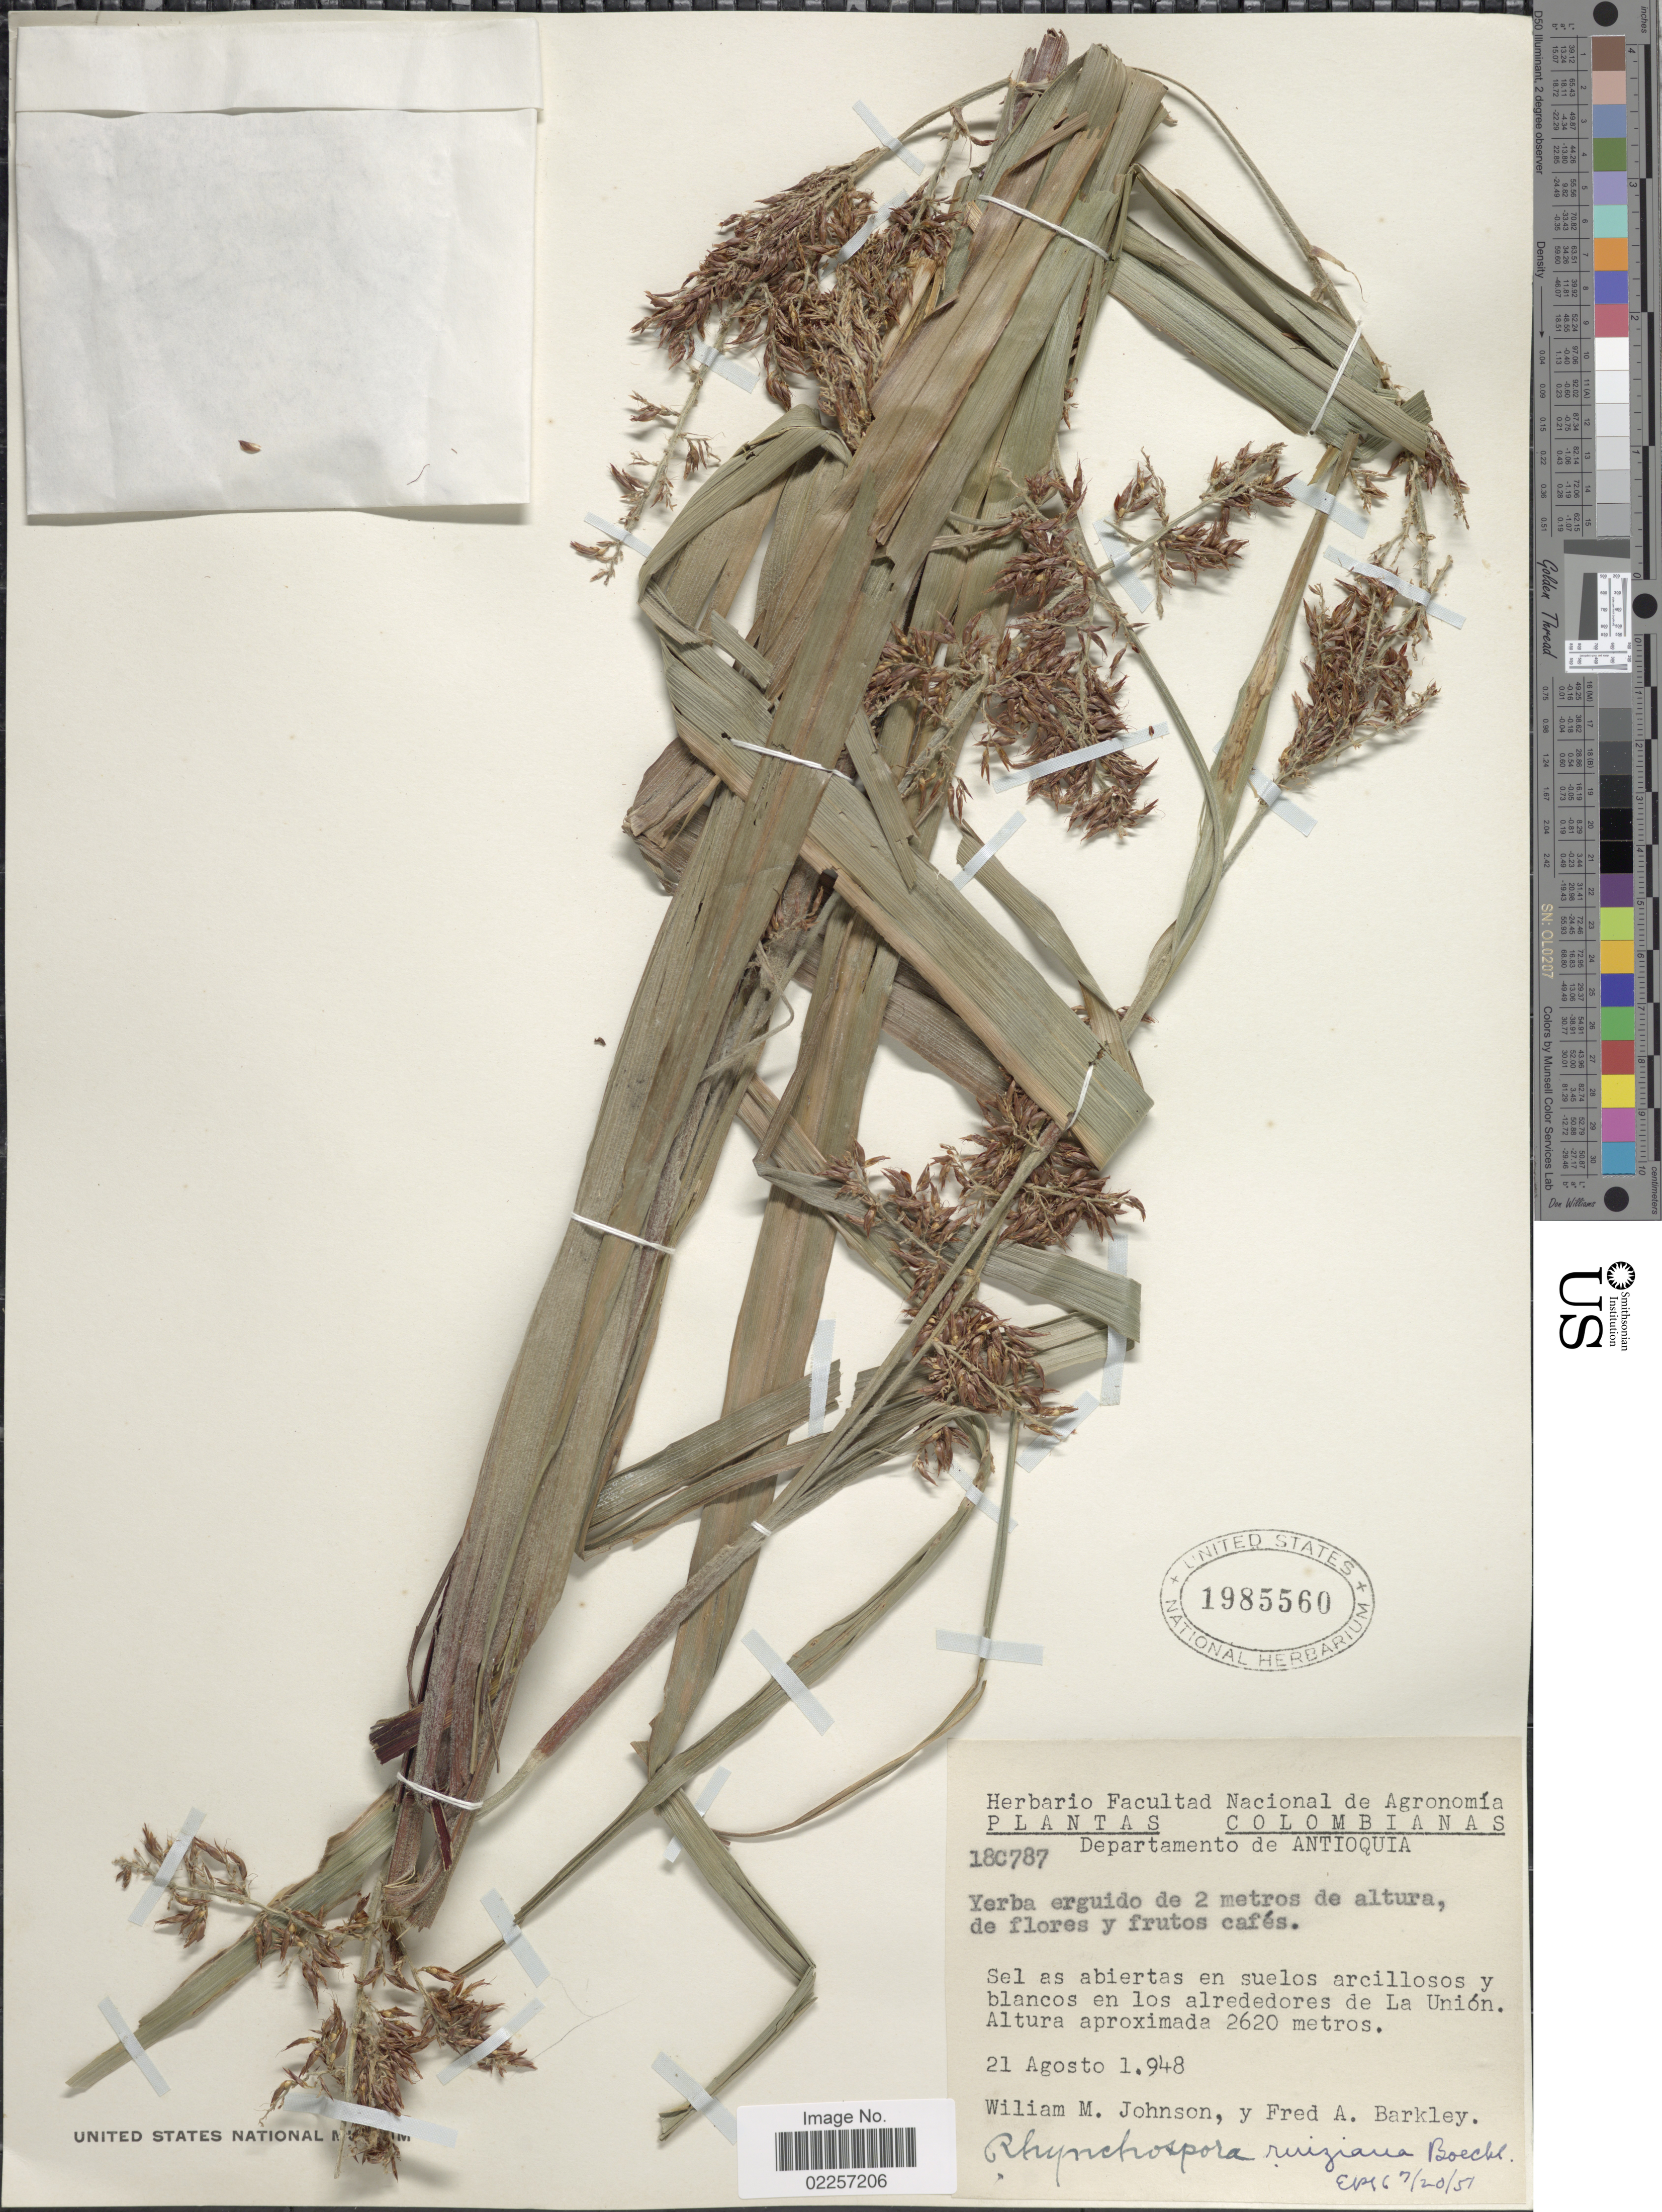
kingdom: Plantae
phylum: Tracheophyta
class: Liliopsida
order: Poales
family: Cyperaceae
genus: Rhynchospora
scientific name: Rhynchospora ruiziana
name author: Boeckeler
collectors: W. M. Johnson & F. A. Barkley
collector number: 18c787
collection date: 1948-08-21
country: Colombia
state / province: Antioquia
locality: Sel as abiertas en suelos arcillosos y blancos en los alrededores de La Union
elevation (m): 2620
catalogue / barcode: US 1985560